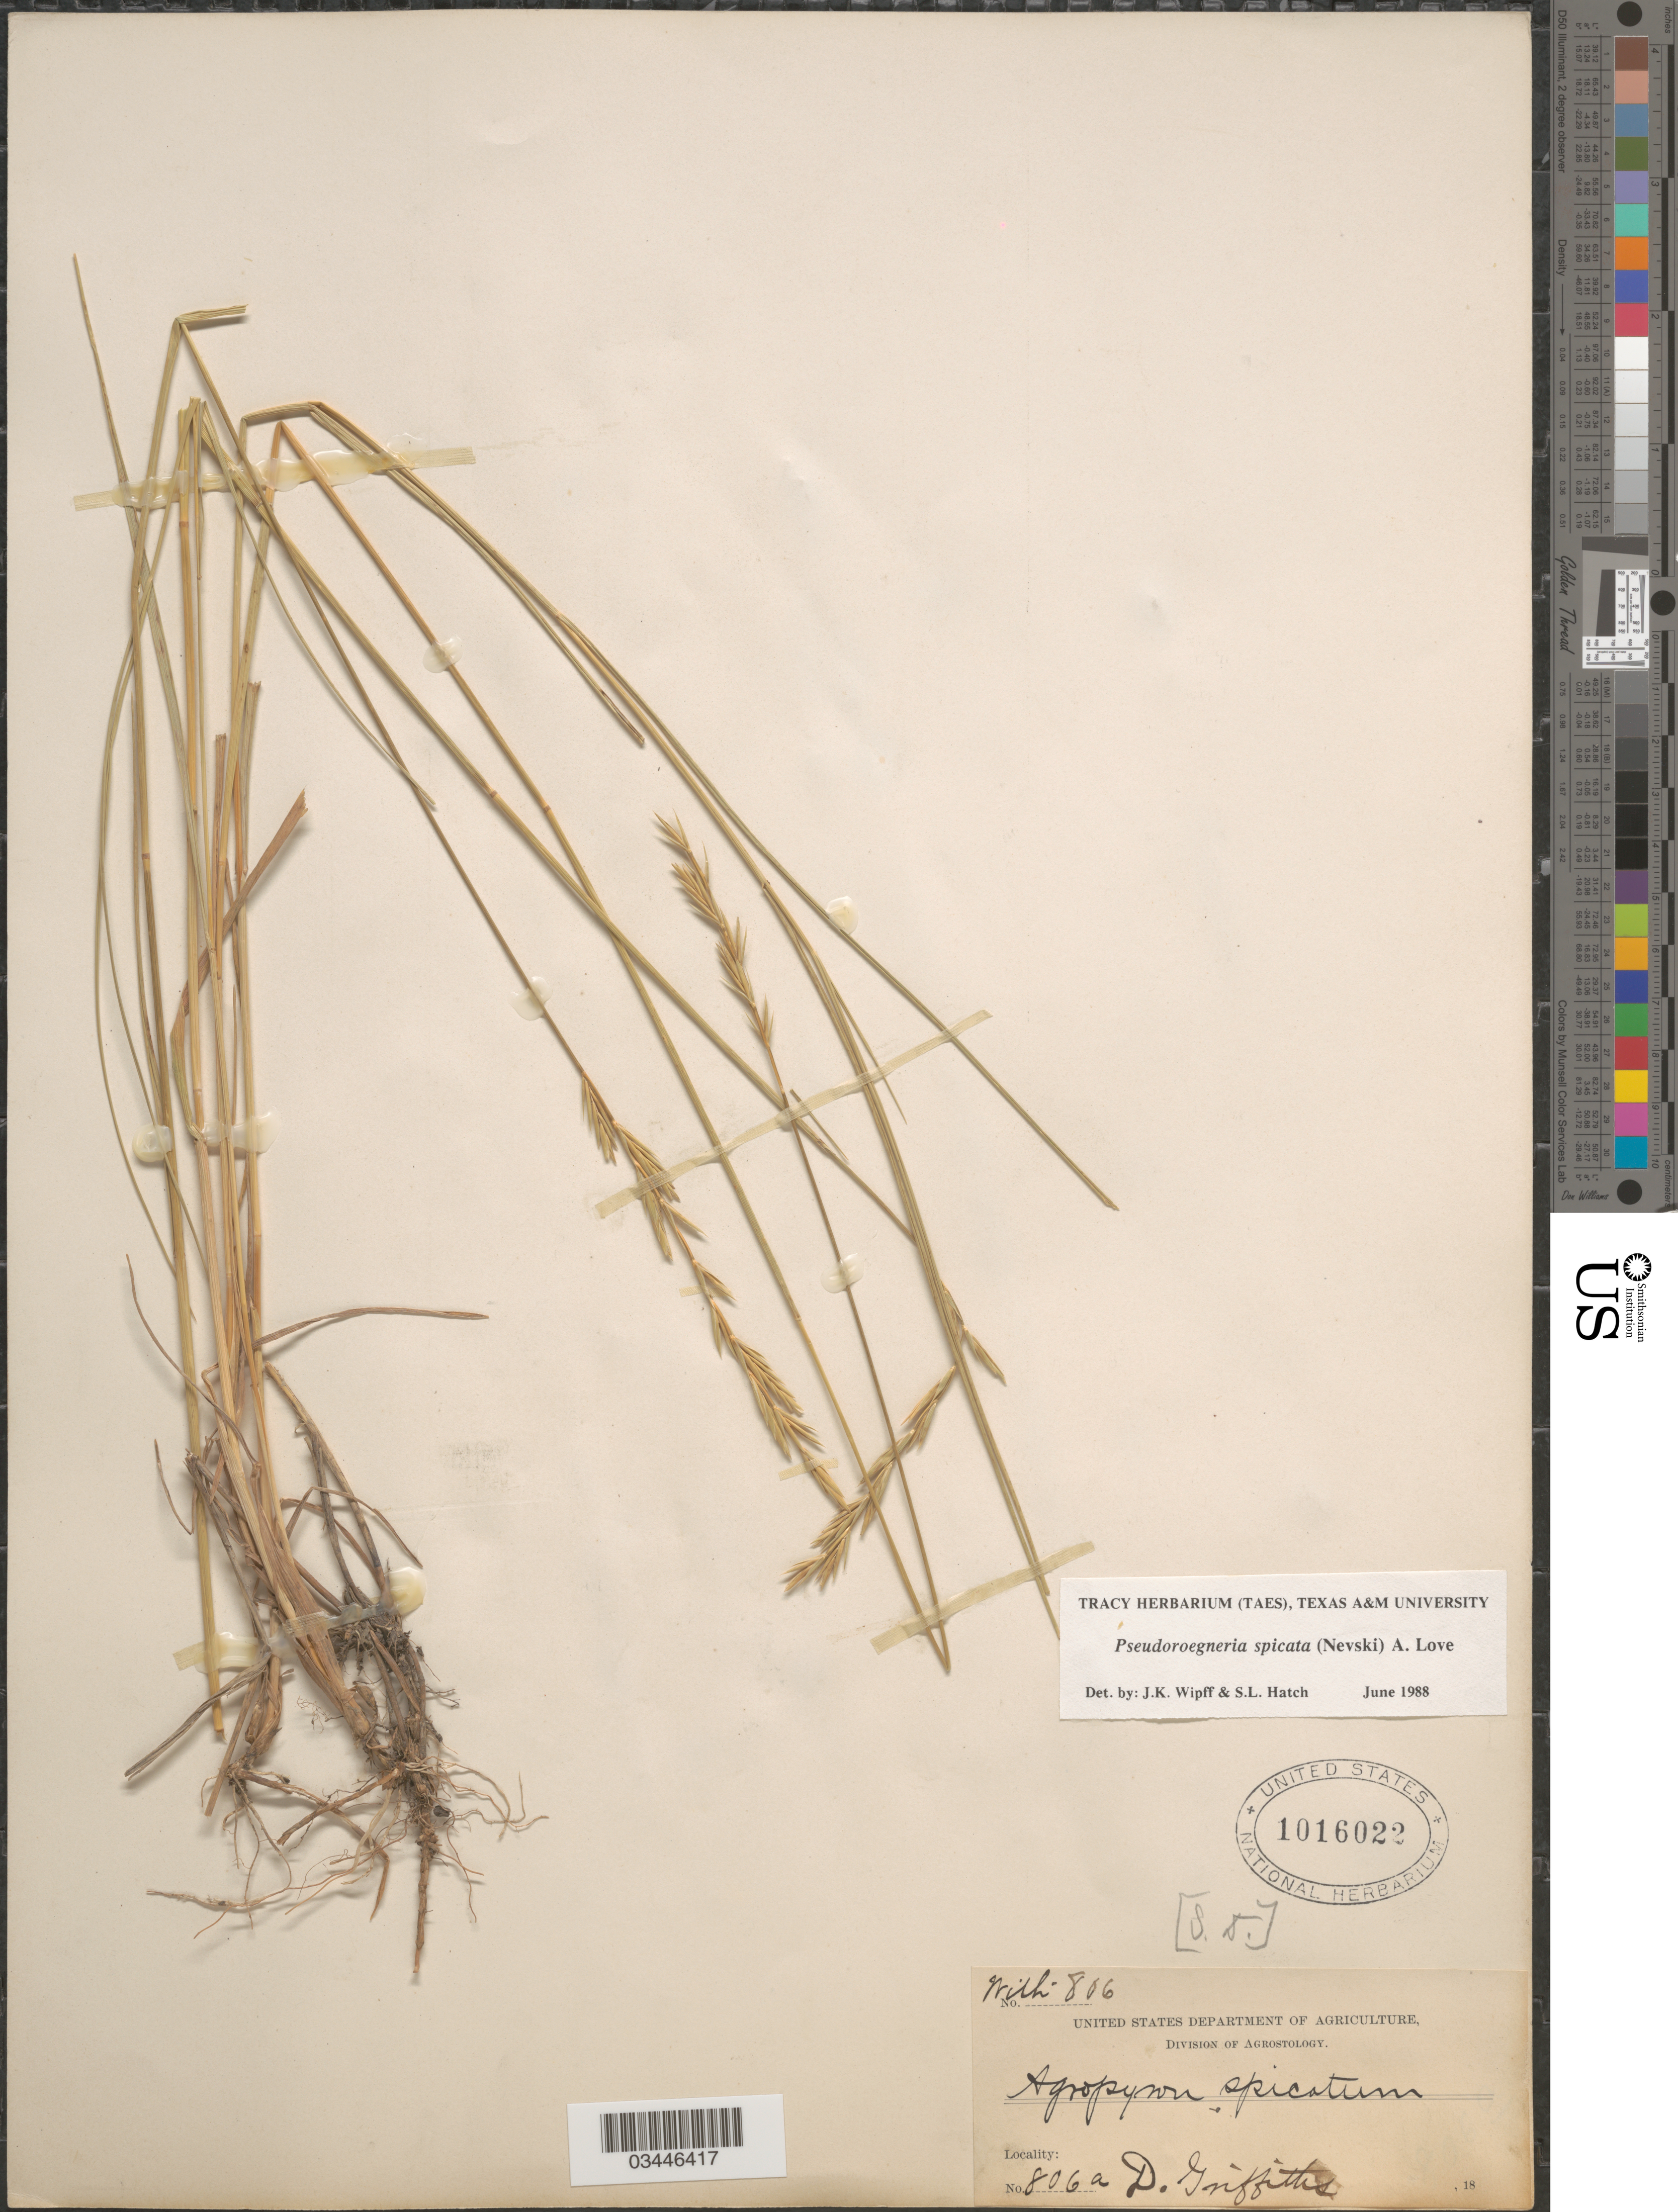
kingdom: Plantae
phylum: Tracheophyta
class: Liliopsida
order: Poales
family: Poaceae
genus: Pseudoroegneria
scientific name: Pseudoroegneria spicata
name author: (Pursh) Á. Löve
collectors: D. Griffiths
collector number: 806a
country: United States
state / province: South Dakota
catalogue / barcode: US 1016022